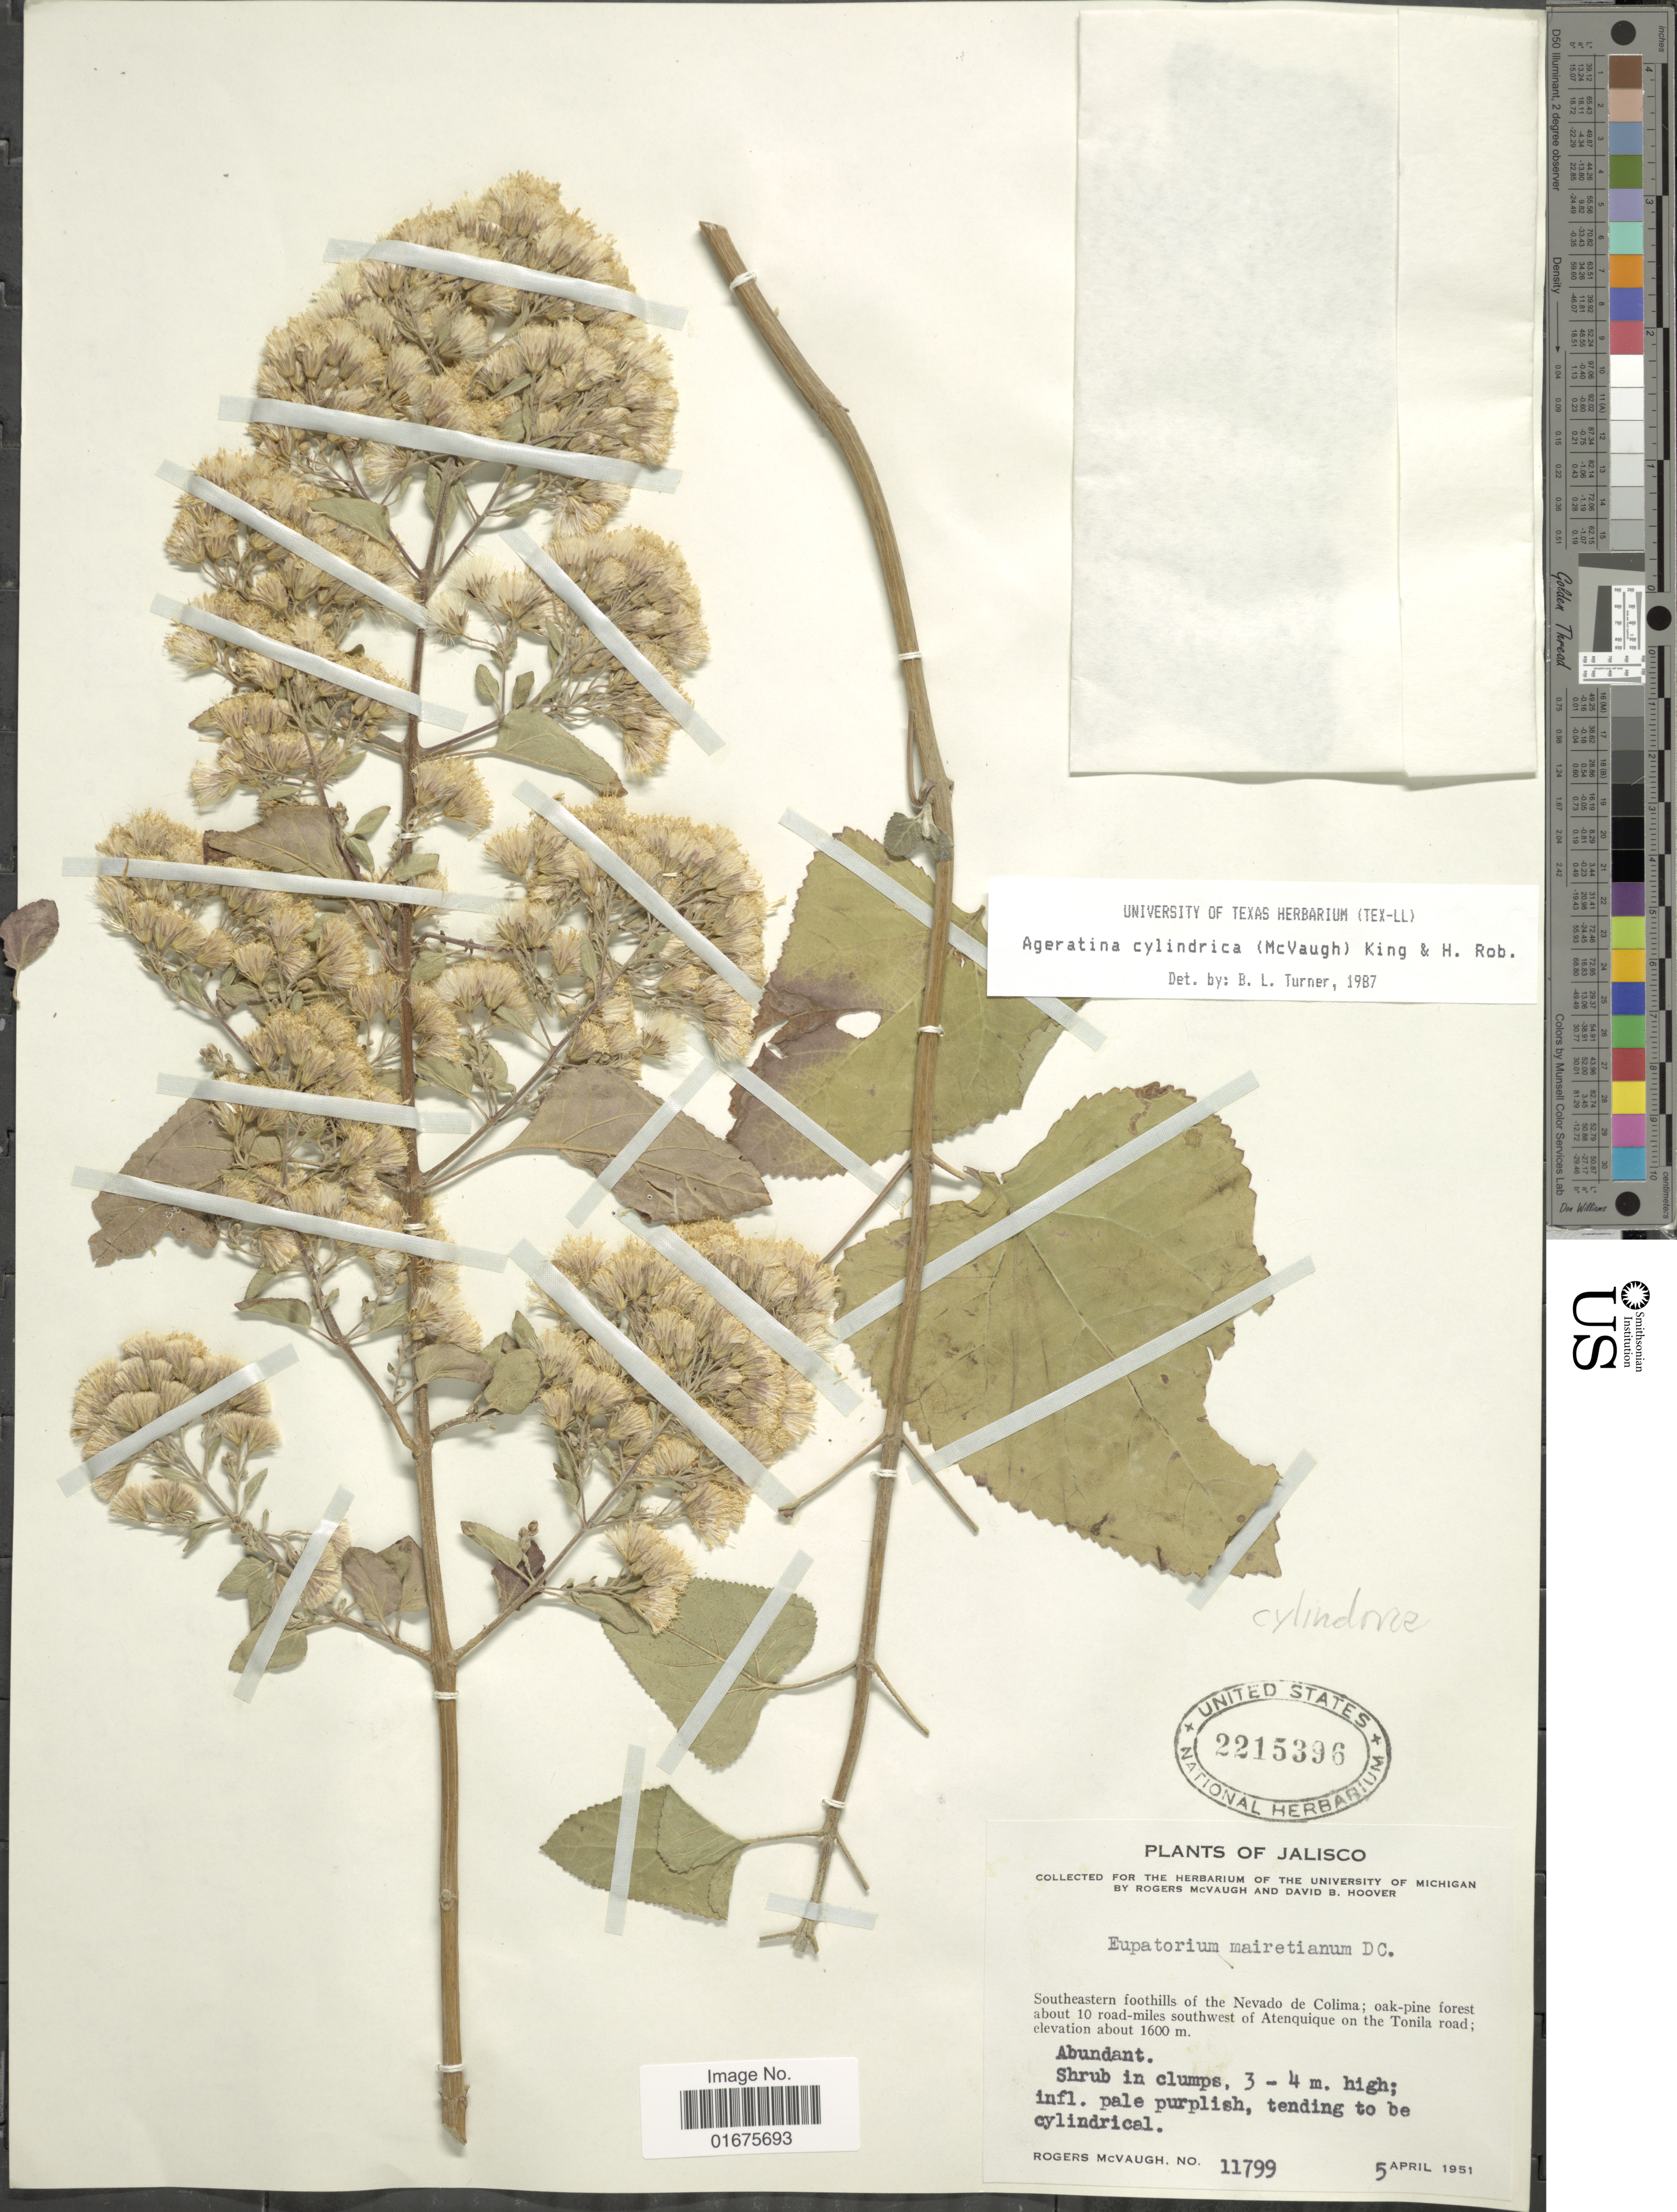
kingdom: Plantae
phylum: Tracheophyta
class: Magnoliopsida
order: Asterales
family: Asteraceae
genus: Ageratina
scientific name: Ageratina cylindrica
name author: (Mc Vaugh) R.M. King & H. Rob.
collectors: R. McVaugh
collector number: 11799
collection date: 1951-04-05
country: Mexico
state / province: Jalisco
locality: Southeastern foothills of the Nevado de Colima; oak pine forest about 10 road miles southwest of Atenquique on the Tonila road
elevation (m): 1600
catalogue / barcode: US 2215396